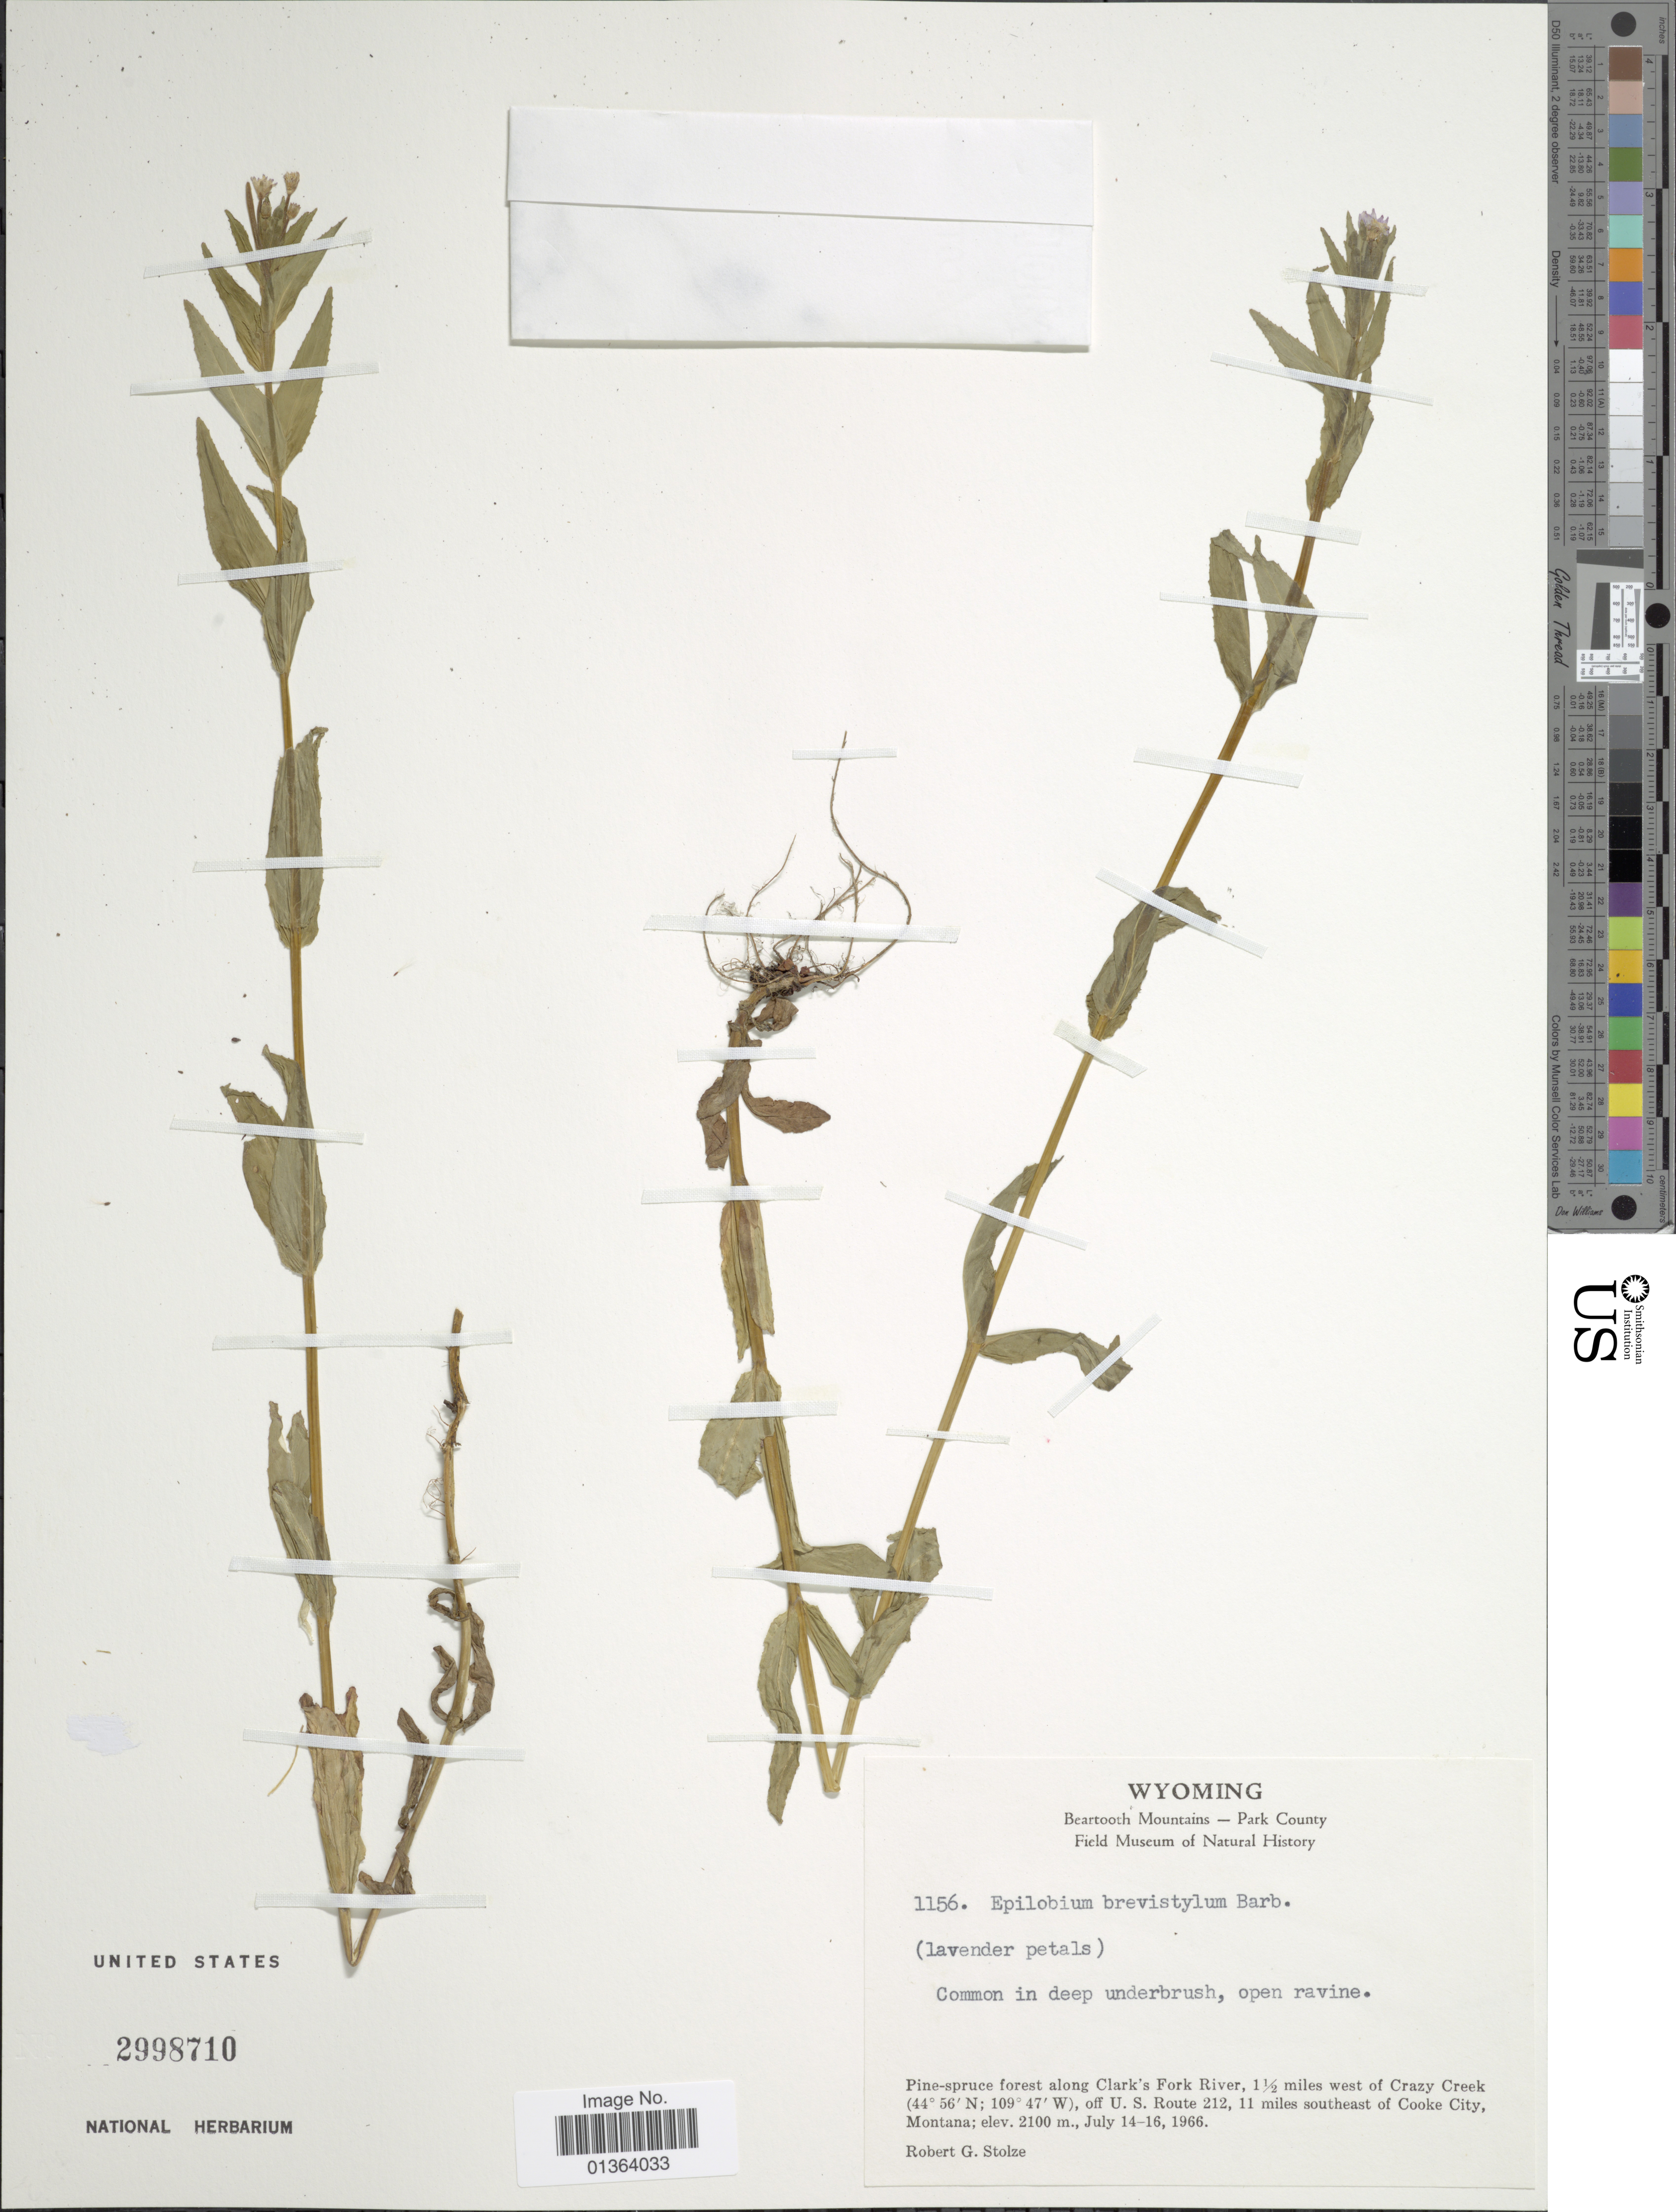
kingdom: Plantae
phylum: Tracheophyta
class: Magnoliopsida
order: Myrtales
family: Onagraceae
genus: Epilobium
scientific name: Epilobium ciliatum subsp. glandulosum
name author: (Lehm.) Hoch & P.H. Raven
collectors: R. G. Stolze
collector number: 1156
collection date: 1966-07-14/1966-07-16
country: United States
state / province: Wyoming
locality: Beartooth Mountains - Park County. Pine-spruce forest along Clark's Fork River, 1½ miles west of Crazy Creek, off U.S. Route 212, 11 miles southeast of Cooke City.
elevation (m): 2100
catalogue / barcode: US 2998710